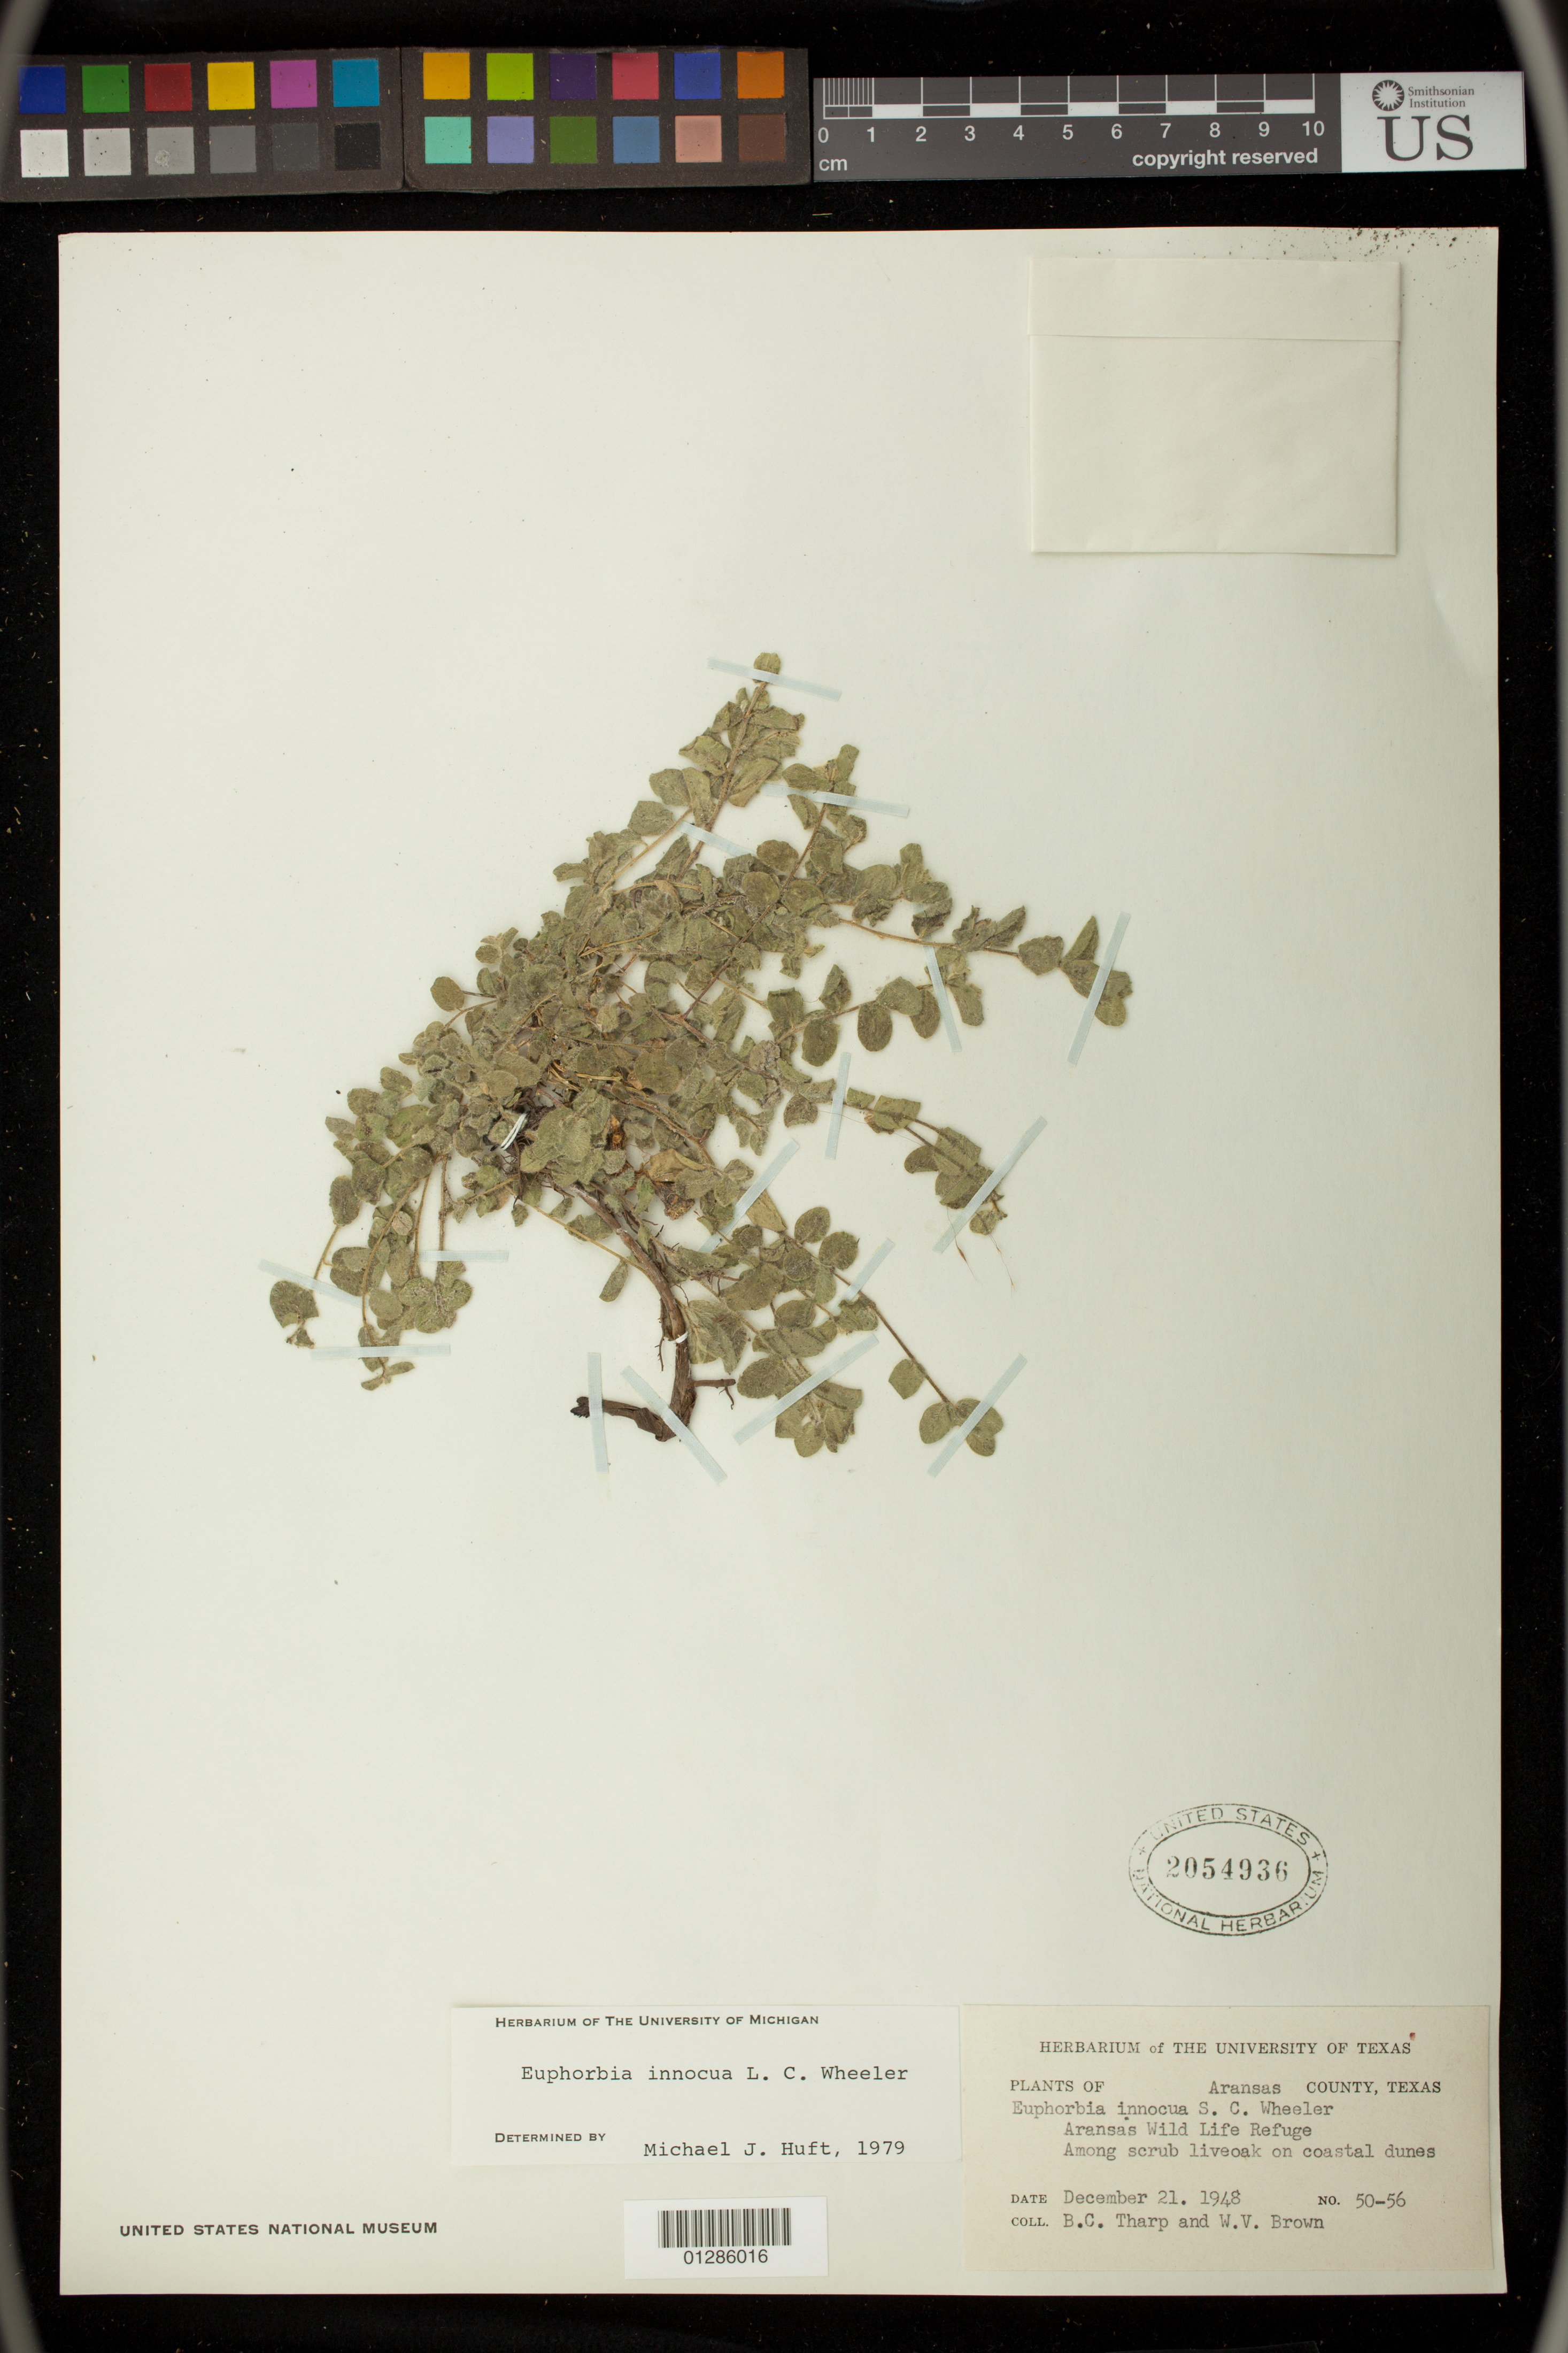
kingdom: Plantae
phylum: Tracheophyta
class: Magnoliopsida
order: Malpighiales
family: Euphorbiaceae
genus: Euphorbia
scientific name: Euphorbia innocua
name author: L.C. Wheeler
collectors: B. C. Tharp & W. Brown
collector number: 50-56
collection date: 1948-12-21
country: United States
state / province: Texas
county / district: Aransas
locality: Aransas Wild Life Refuge, coastal dunes.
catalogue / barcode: US 2054936